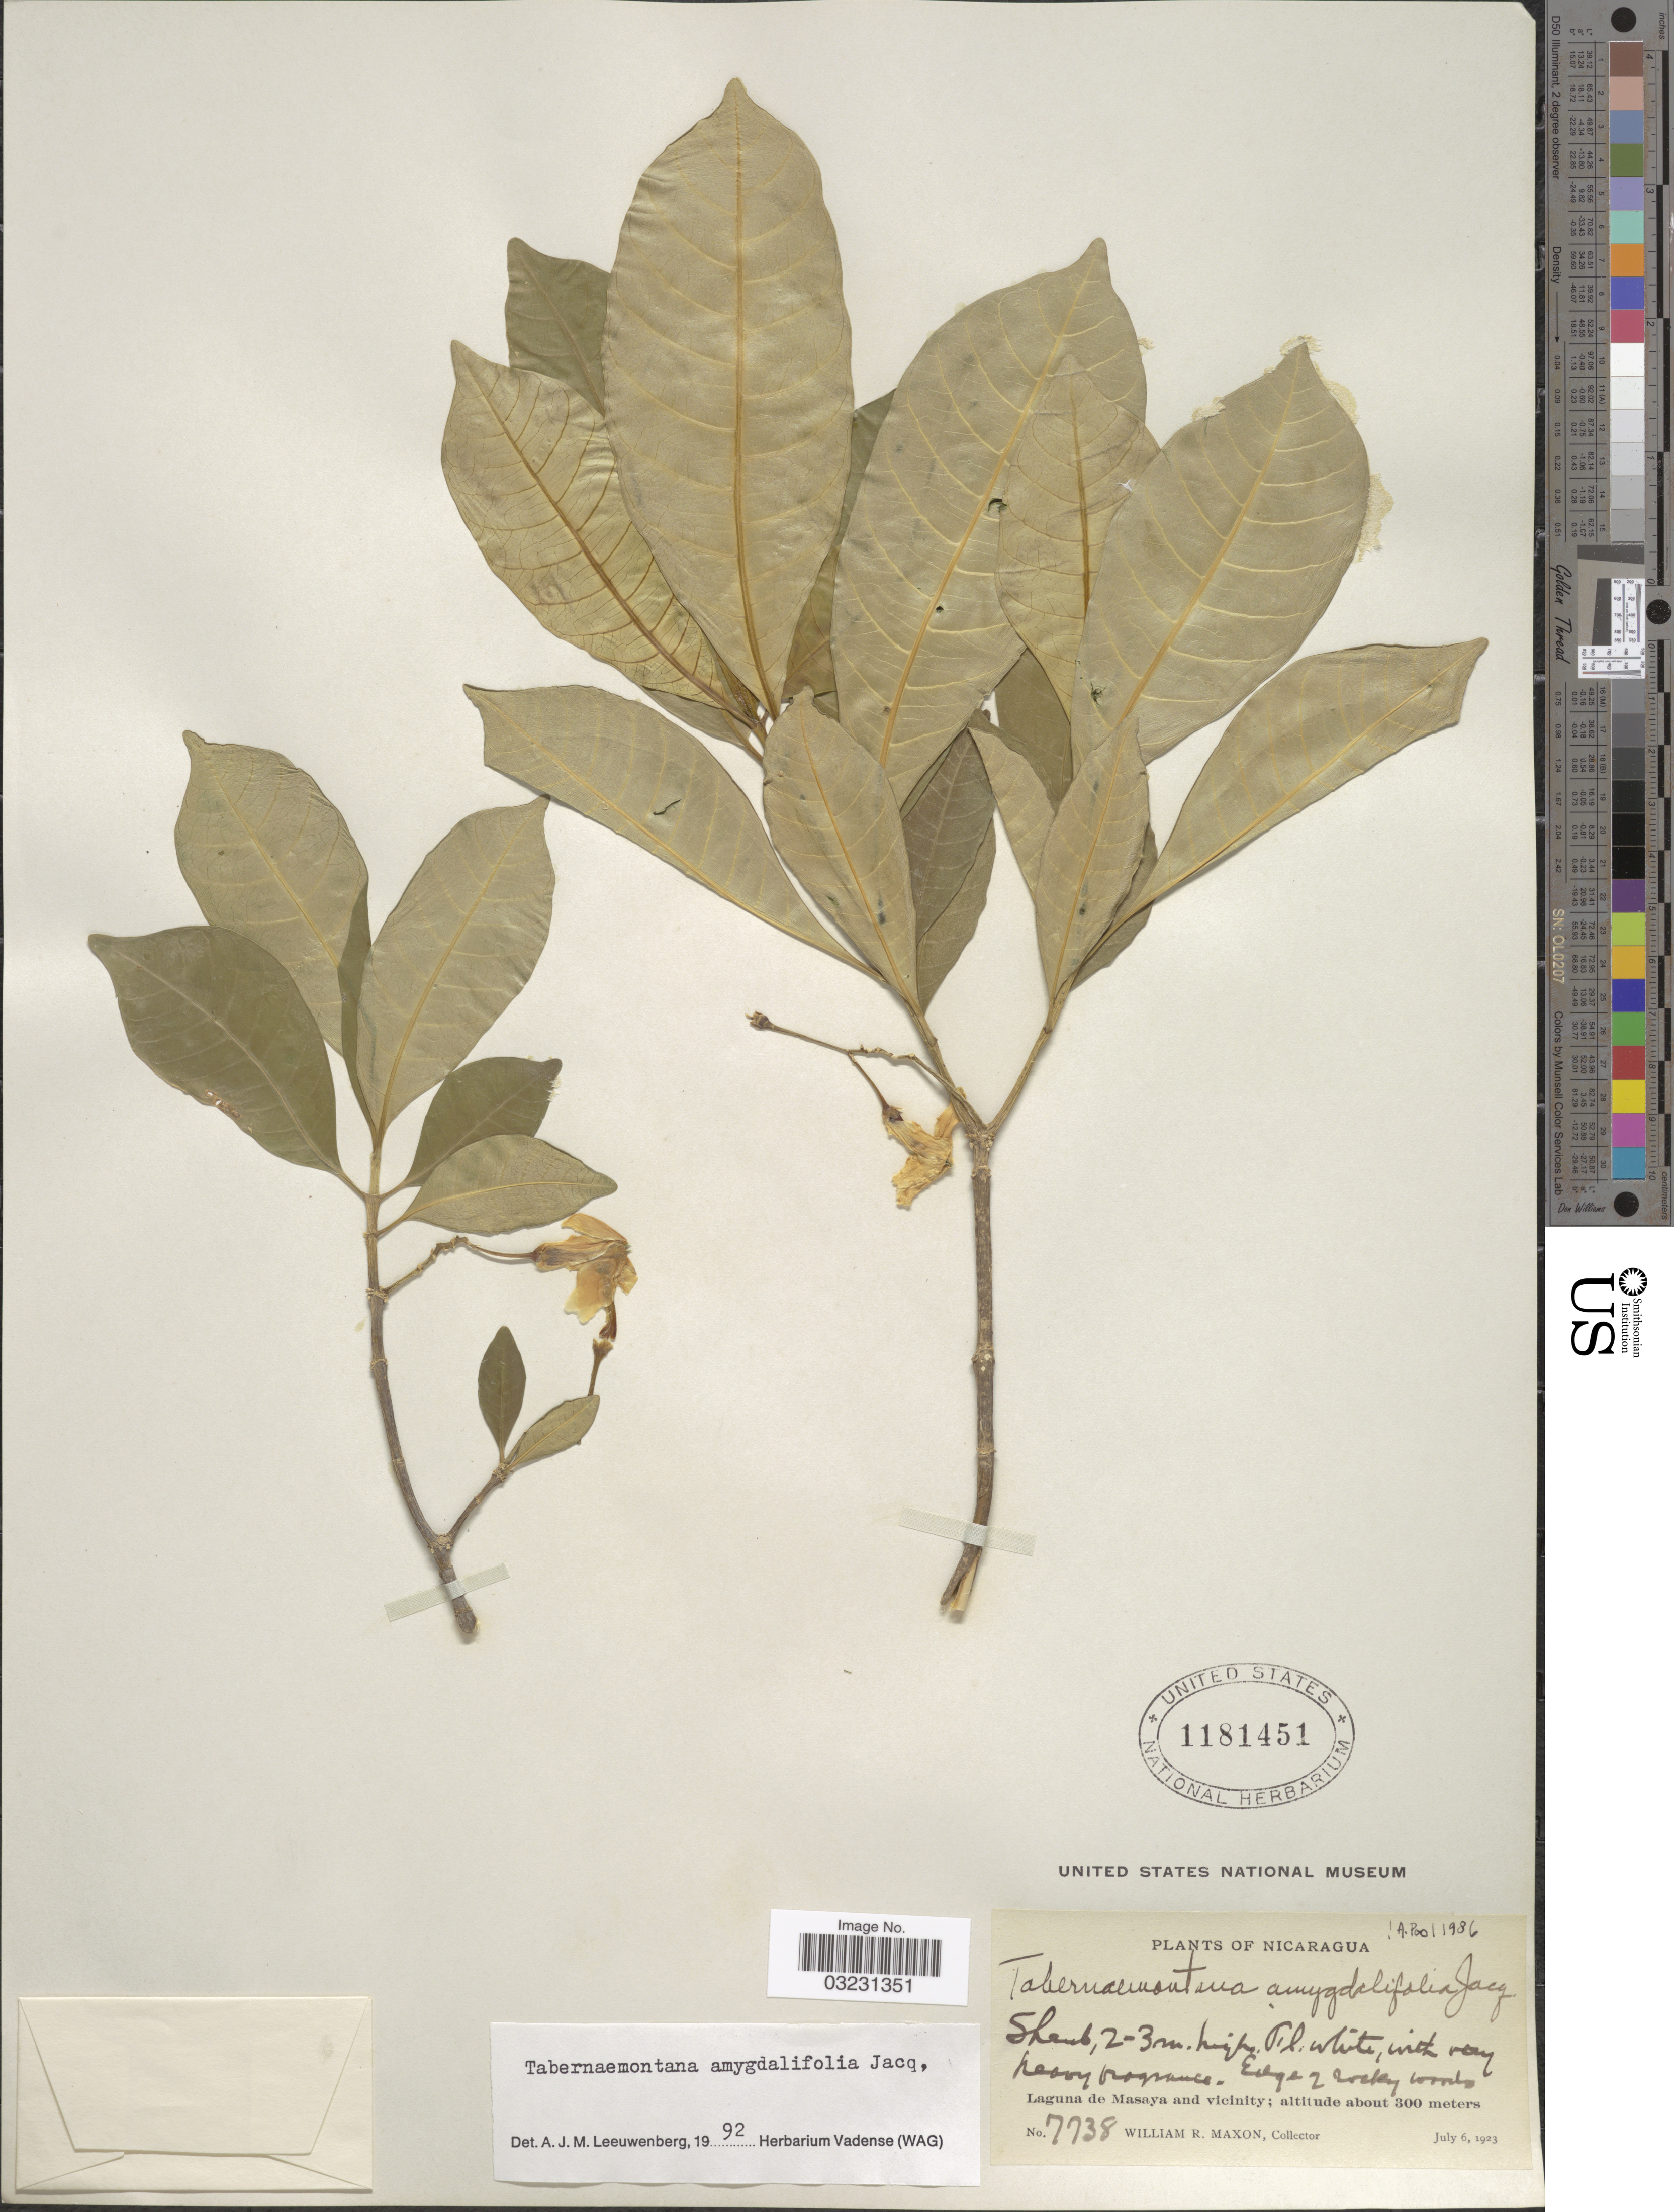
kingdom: Plantae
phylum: Tracheophyta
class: Magnoliopsida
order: Gentianales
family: Apocynaceae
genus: Tabernaemontana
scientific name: Tabernaemontana amygdalifolia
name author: Jacq.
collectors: W. R. Maxon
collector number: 7738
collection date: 1923-07-06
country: Nicaragua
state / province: Masaya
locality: Laguna de Masaya and vicinity.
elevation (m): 300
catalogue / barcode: US 1181451